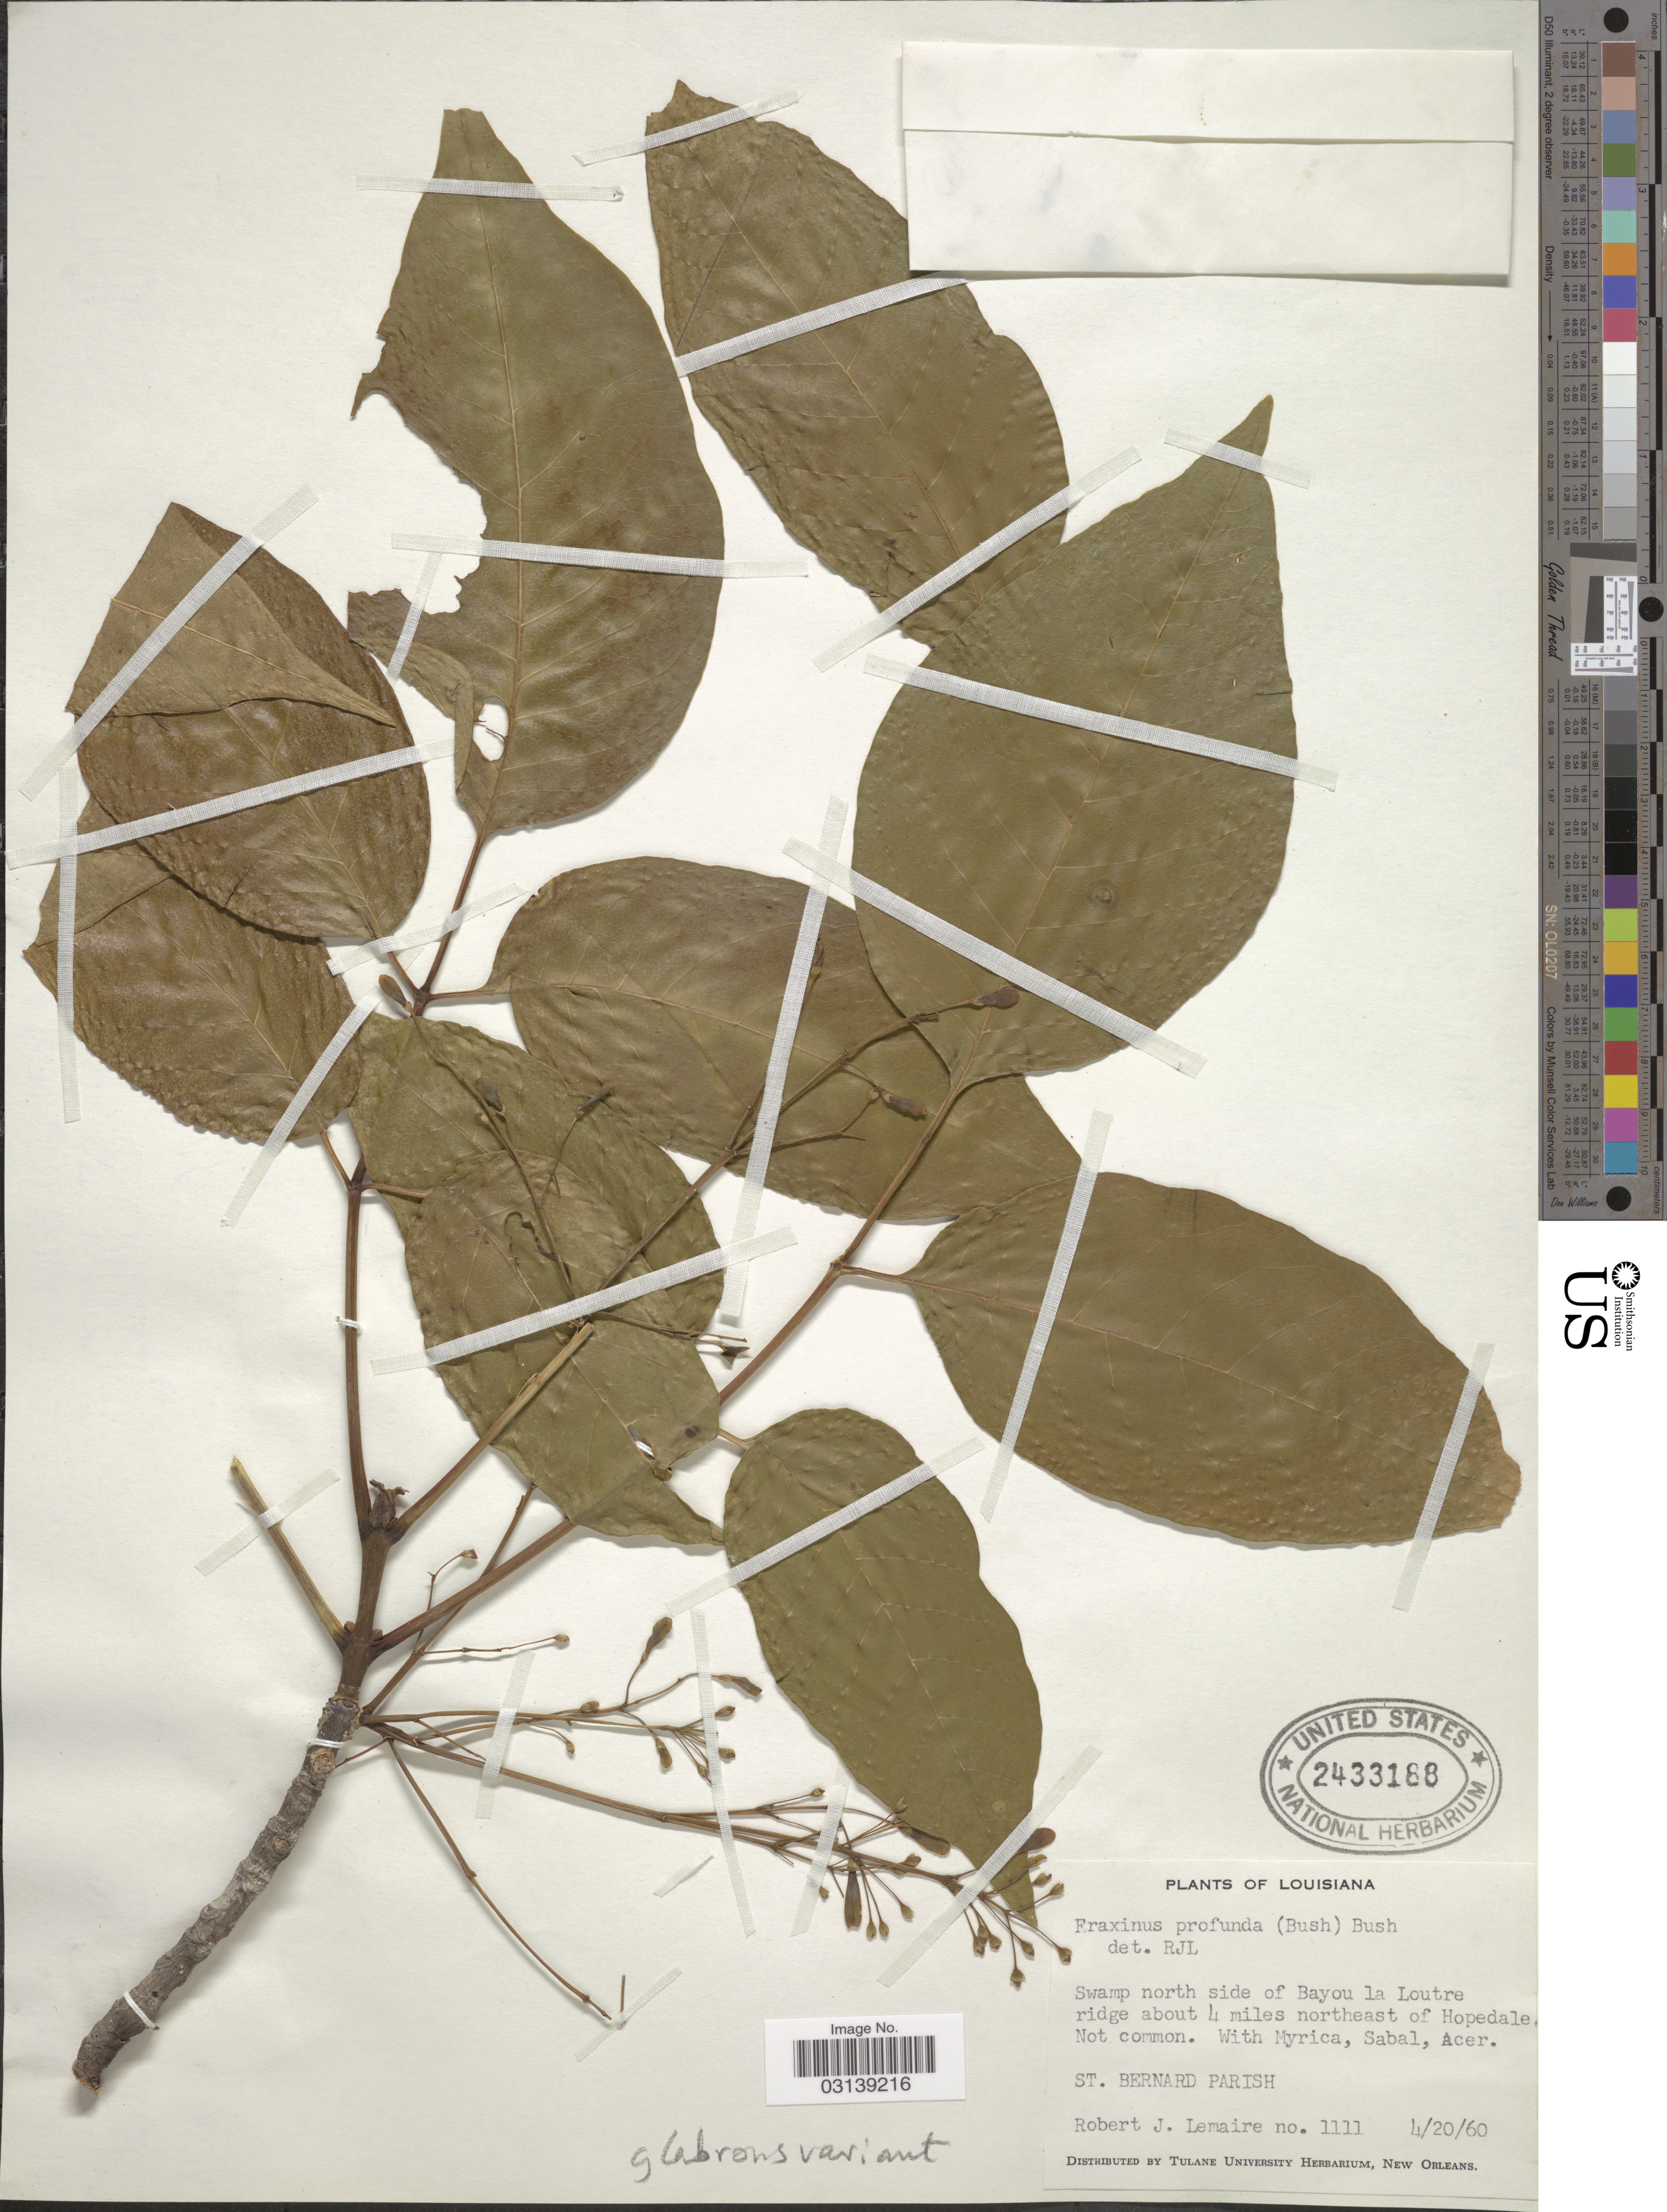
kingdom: Plantae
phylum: Tracheophyta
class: Magnoliopsida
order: Lamiales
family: Oleaceae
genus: Fraxinus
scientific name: Fraxinus profunda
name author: (Bush) Bush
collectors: R. J. Lemaire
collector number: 1111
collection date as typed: Transcribed d/m/y: 20/4/60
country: United States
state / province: Louisiana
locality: Swamp north side of Bayou la Loutre ridge about 4 miles northeast of Hopedale. St. Bernard Parish.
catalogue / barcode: US 2433188